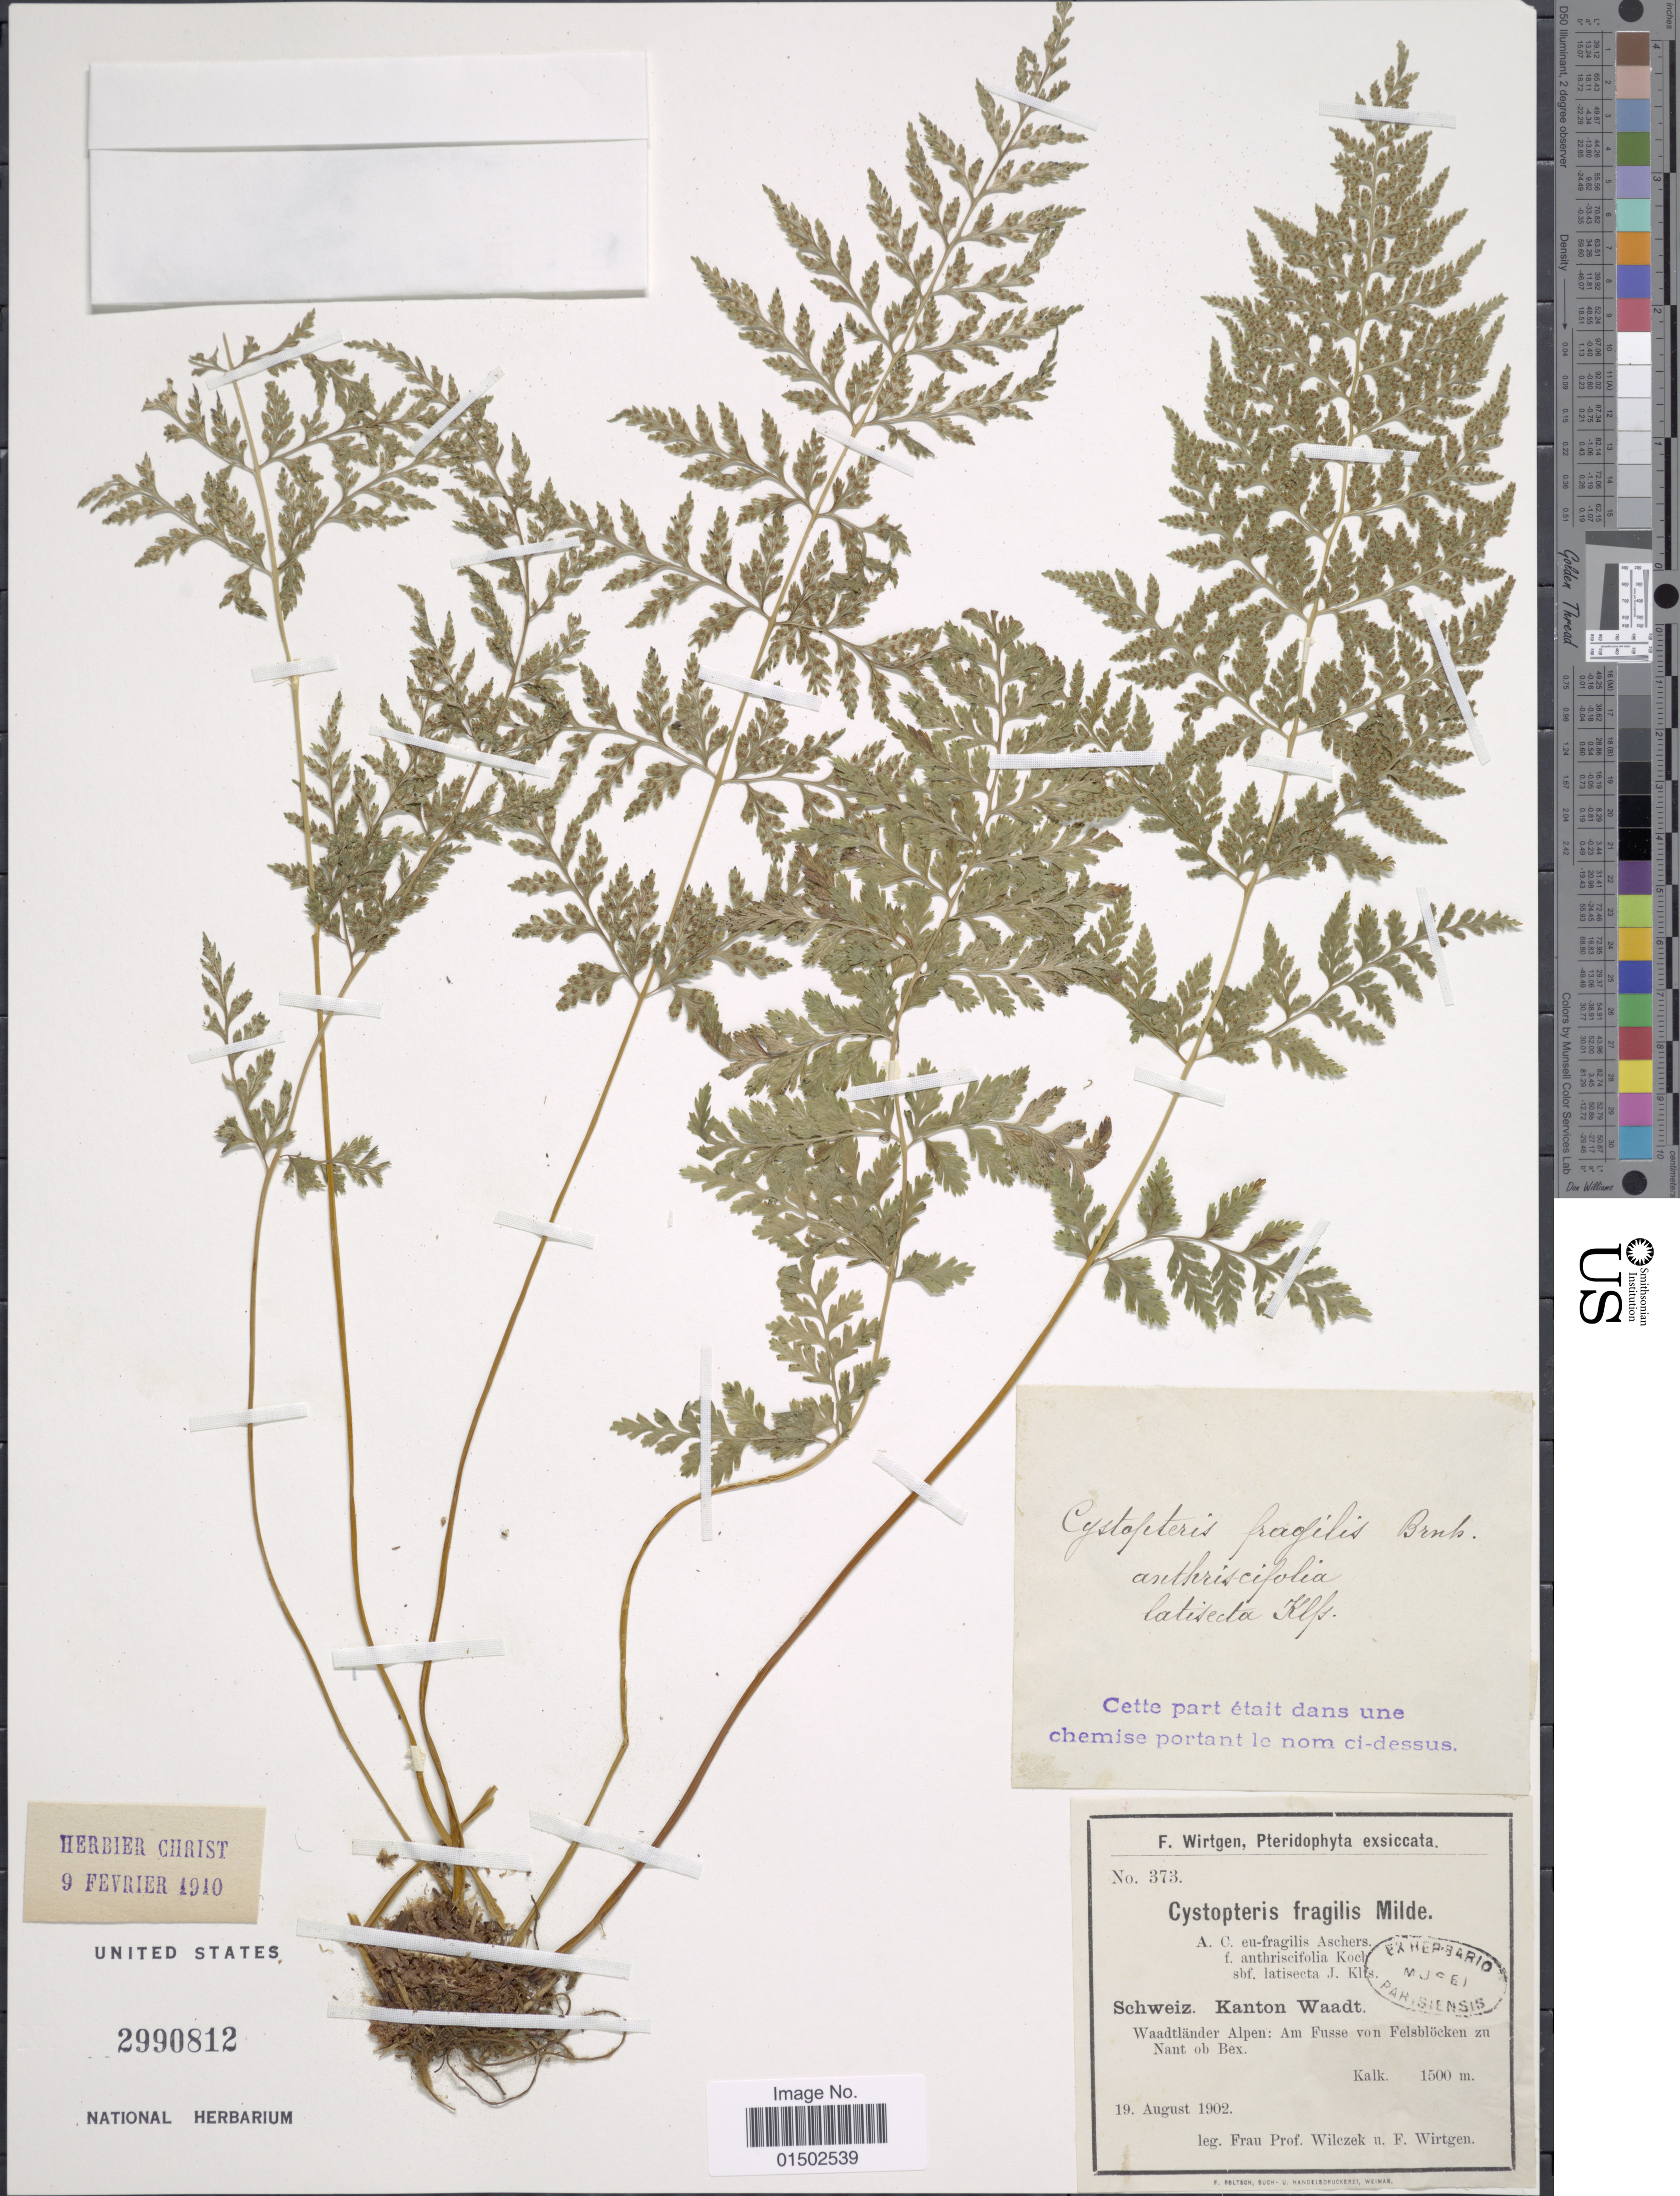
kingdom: Plantae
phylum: Tracheophyta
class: Polypodiopsida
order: Polypodiales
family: Cystopteridaceae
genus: Cystopteris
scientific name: Cystopteris fragilis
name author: (L.) Bernh.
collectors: Wilezek. & F. Wirtgen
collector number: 373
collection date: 1902-08-19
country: Switzerland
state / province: Vaud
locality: Schweiz Kanton Waadt. Waatlander Alpen: Am Fusse von Felsblocken zu Nant ob Bex.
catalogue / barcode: US 2990812